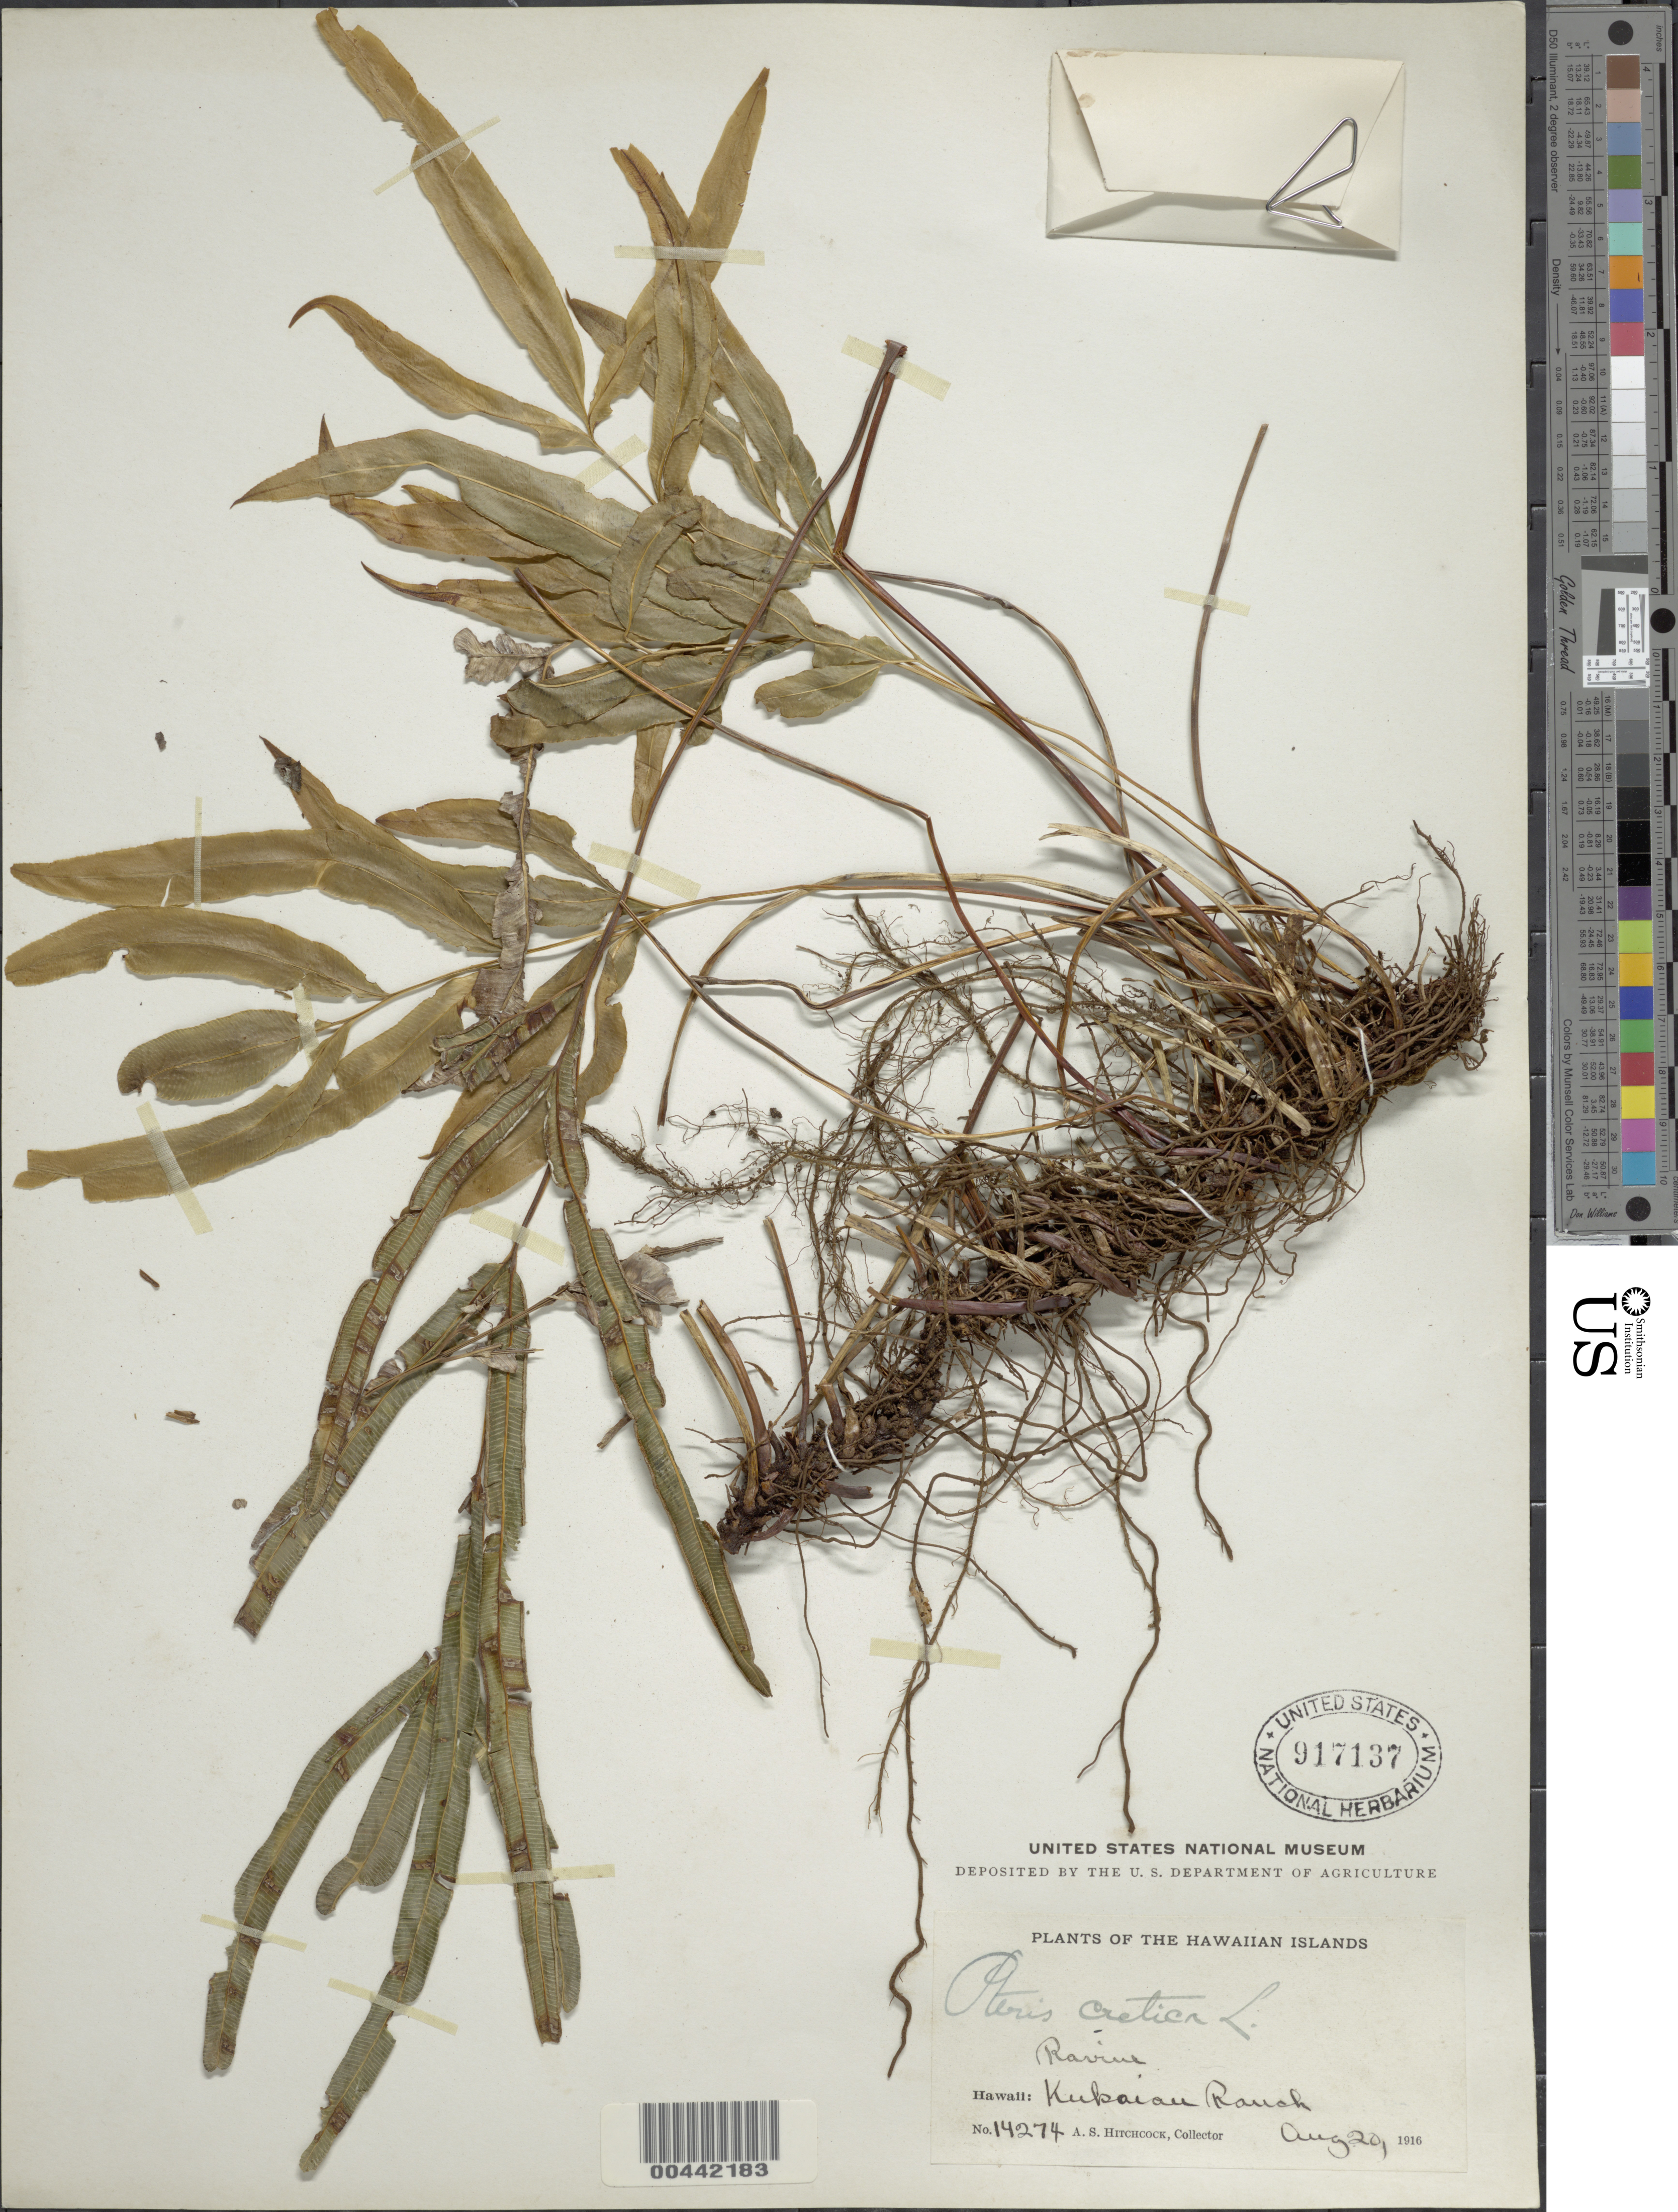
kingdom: Plantae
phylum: Tracheophyta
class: Polypodiopsida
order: Polypodiales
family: Pteridaceae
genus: Pteris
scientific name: Pteris cretica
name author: L.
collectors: A. S. Hitchcock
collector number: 14274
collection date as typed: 20 Aug 1916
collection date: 1916-08-20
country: United States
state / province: Hawaii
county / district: Hawaii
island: Hawaii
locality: Kukaiau Ranch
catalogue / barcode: US 917137